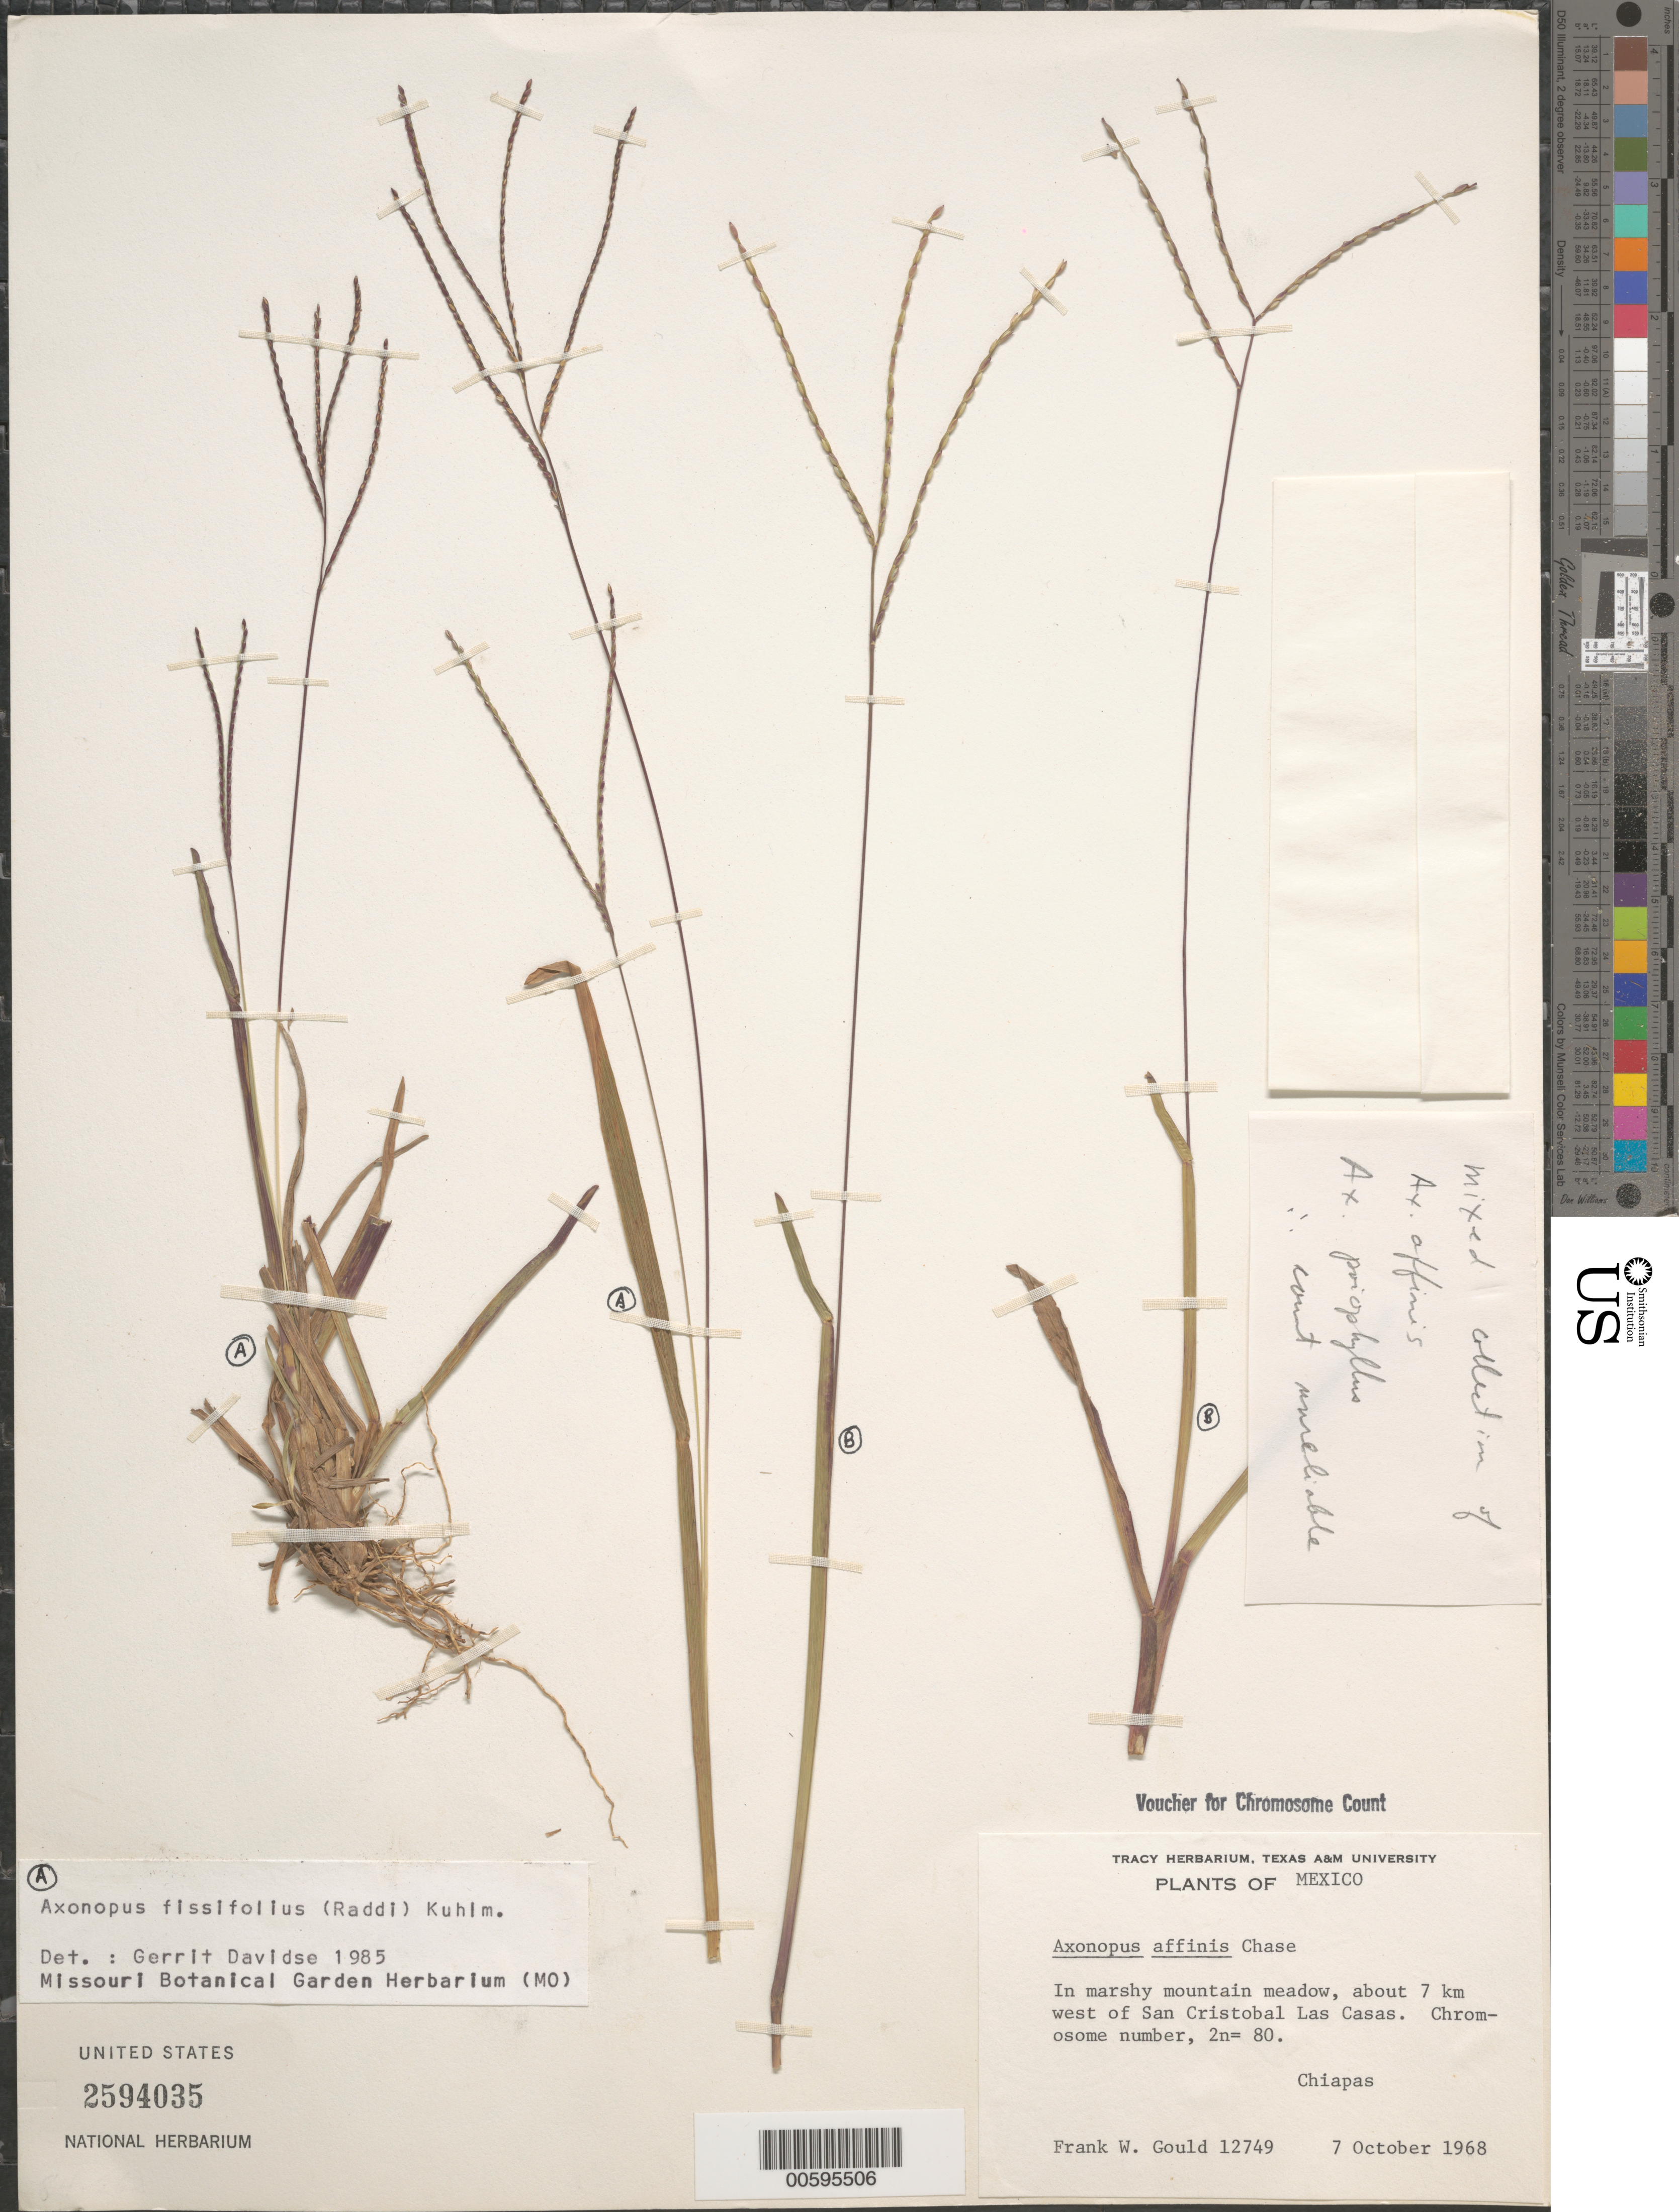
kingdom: Plantae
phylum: Tracheophyta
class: Liliopsida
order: Poales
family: Poaceae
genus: Axonopus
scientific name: Axonopus fissifolius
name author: (Raddi) Kuhlm.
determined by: Davidse, Gerrit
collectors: F. W. Gould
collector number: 12749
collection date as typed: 7 Oct 1968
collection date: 1968-10-07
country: Mexico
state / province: Chiapas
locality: Ca 7 km W of San Cristobal Las Casas.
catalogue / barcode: US 2594035